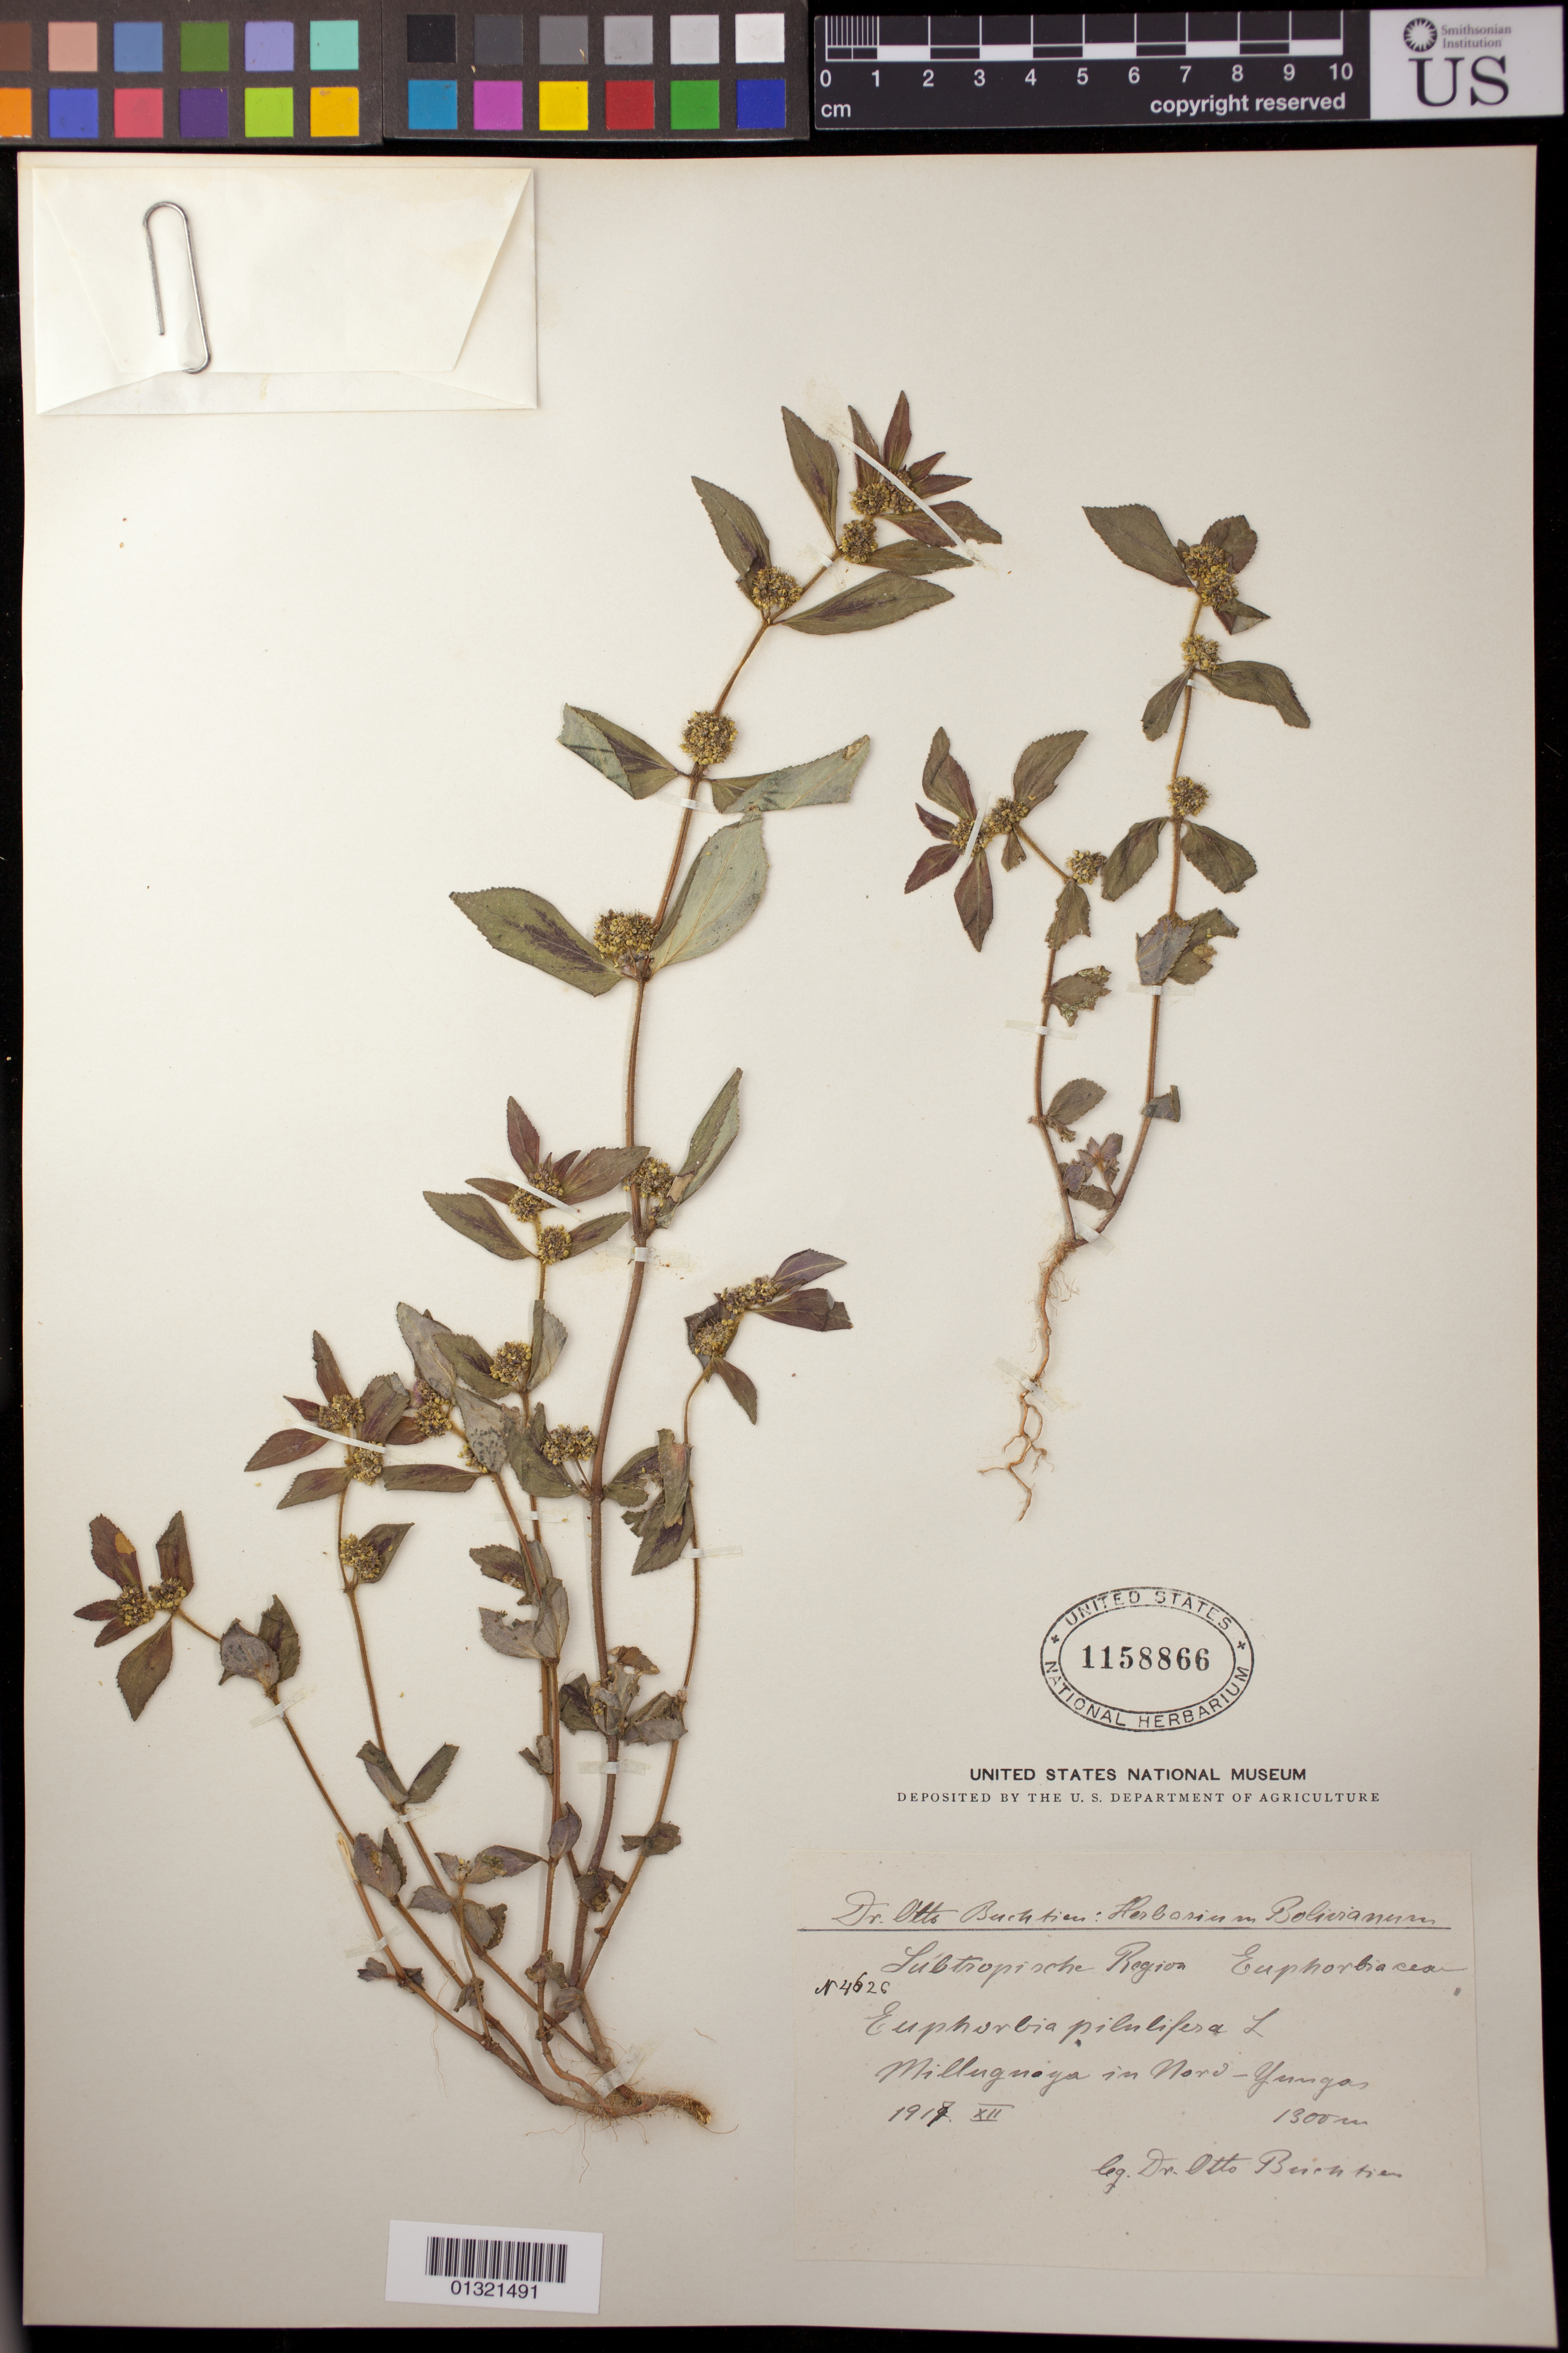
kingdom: Plantae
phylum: Tracheophyta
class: Magnoliopsida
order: Malpighiales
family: Euphorbiaceae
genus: Euphorbia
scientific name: Euphorbia hirta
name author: L.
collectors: O. Buchtien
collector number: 4626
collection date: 1917-12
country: Bolivia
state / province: La Paz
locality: Milluguaya in Nord-Yungas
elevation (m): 1300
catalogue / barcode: US 1158866